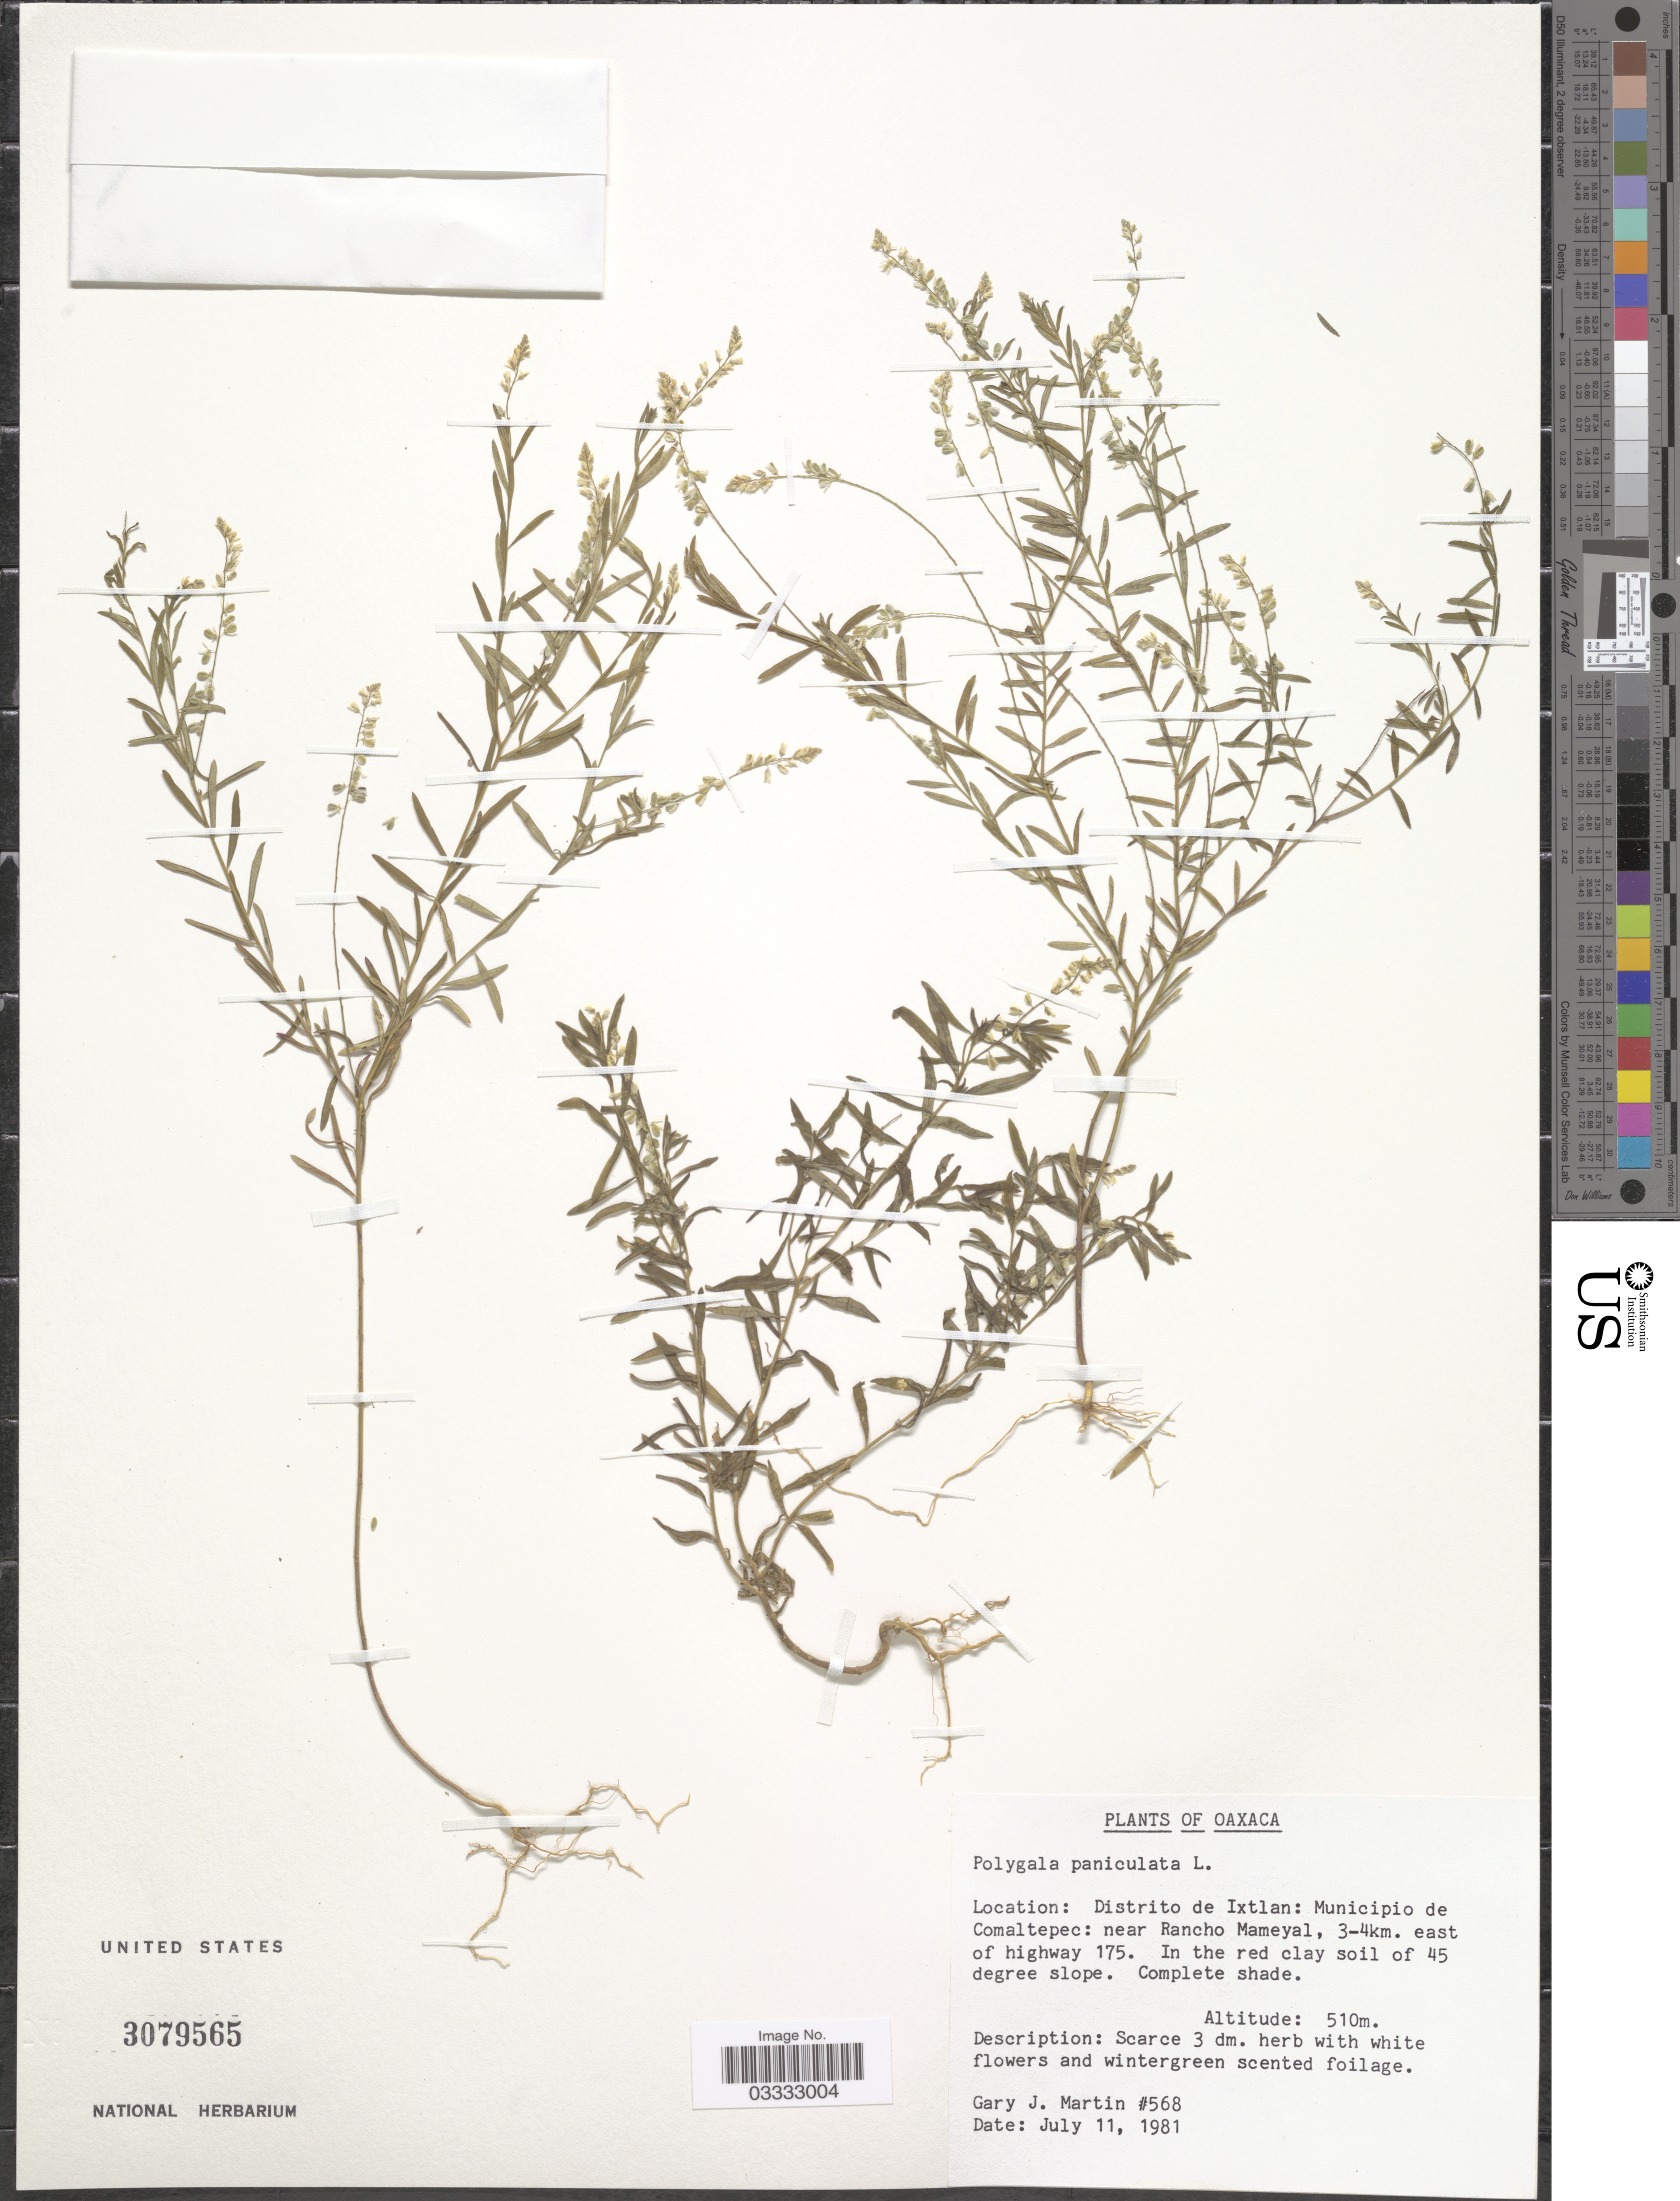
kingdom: Plantae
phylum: Tracheophyta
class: Magnoliopsida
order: Fabales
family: Polygalaceae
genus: Polygala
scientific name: Polygala paniculata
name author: L.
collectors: G. J. Martin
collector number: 568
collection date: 1981-07-11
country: Mexico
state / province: Oaxaca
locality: Distrito de Ixtlan: Municipio de Comaltepec: near Rancho Mameyal, 3-4Km. east of highway 175.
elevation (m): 510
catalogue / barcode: US 3079565